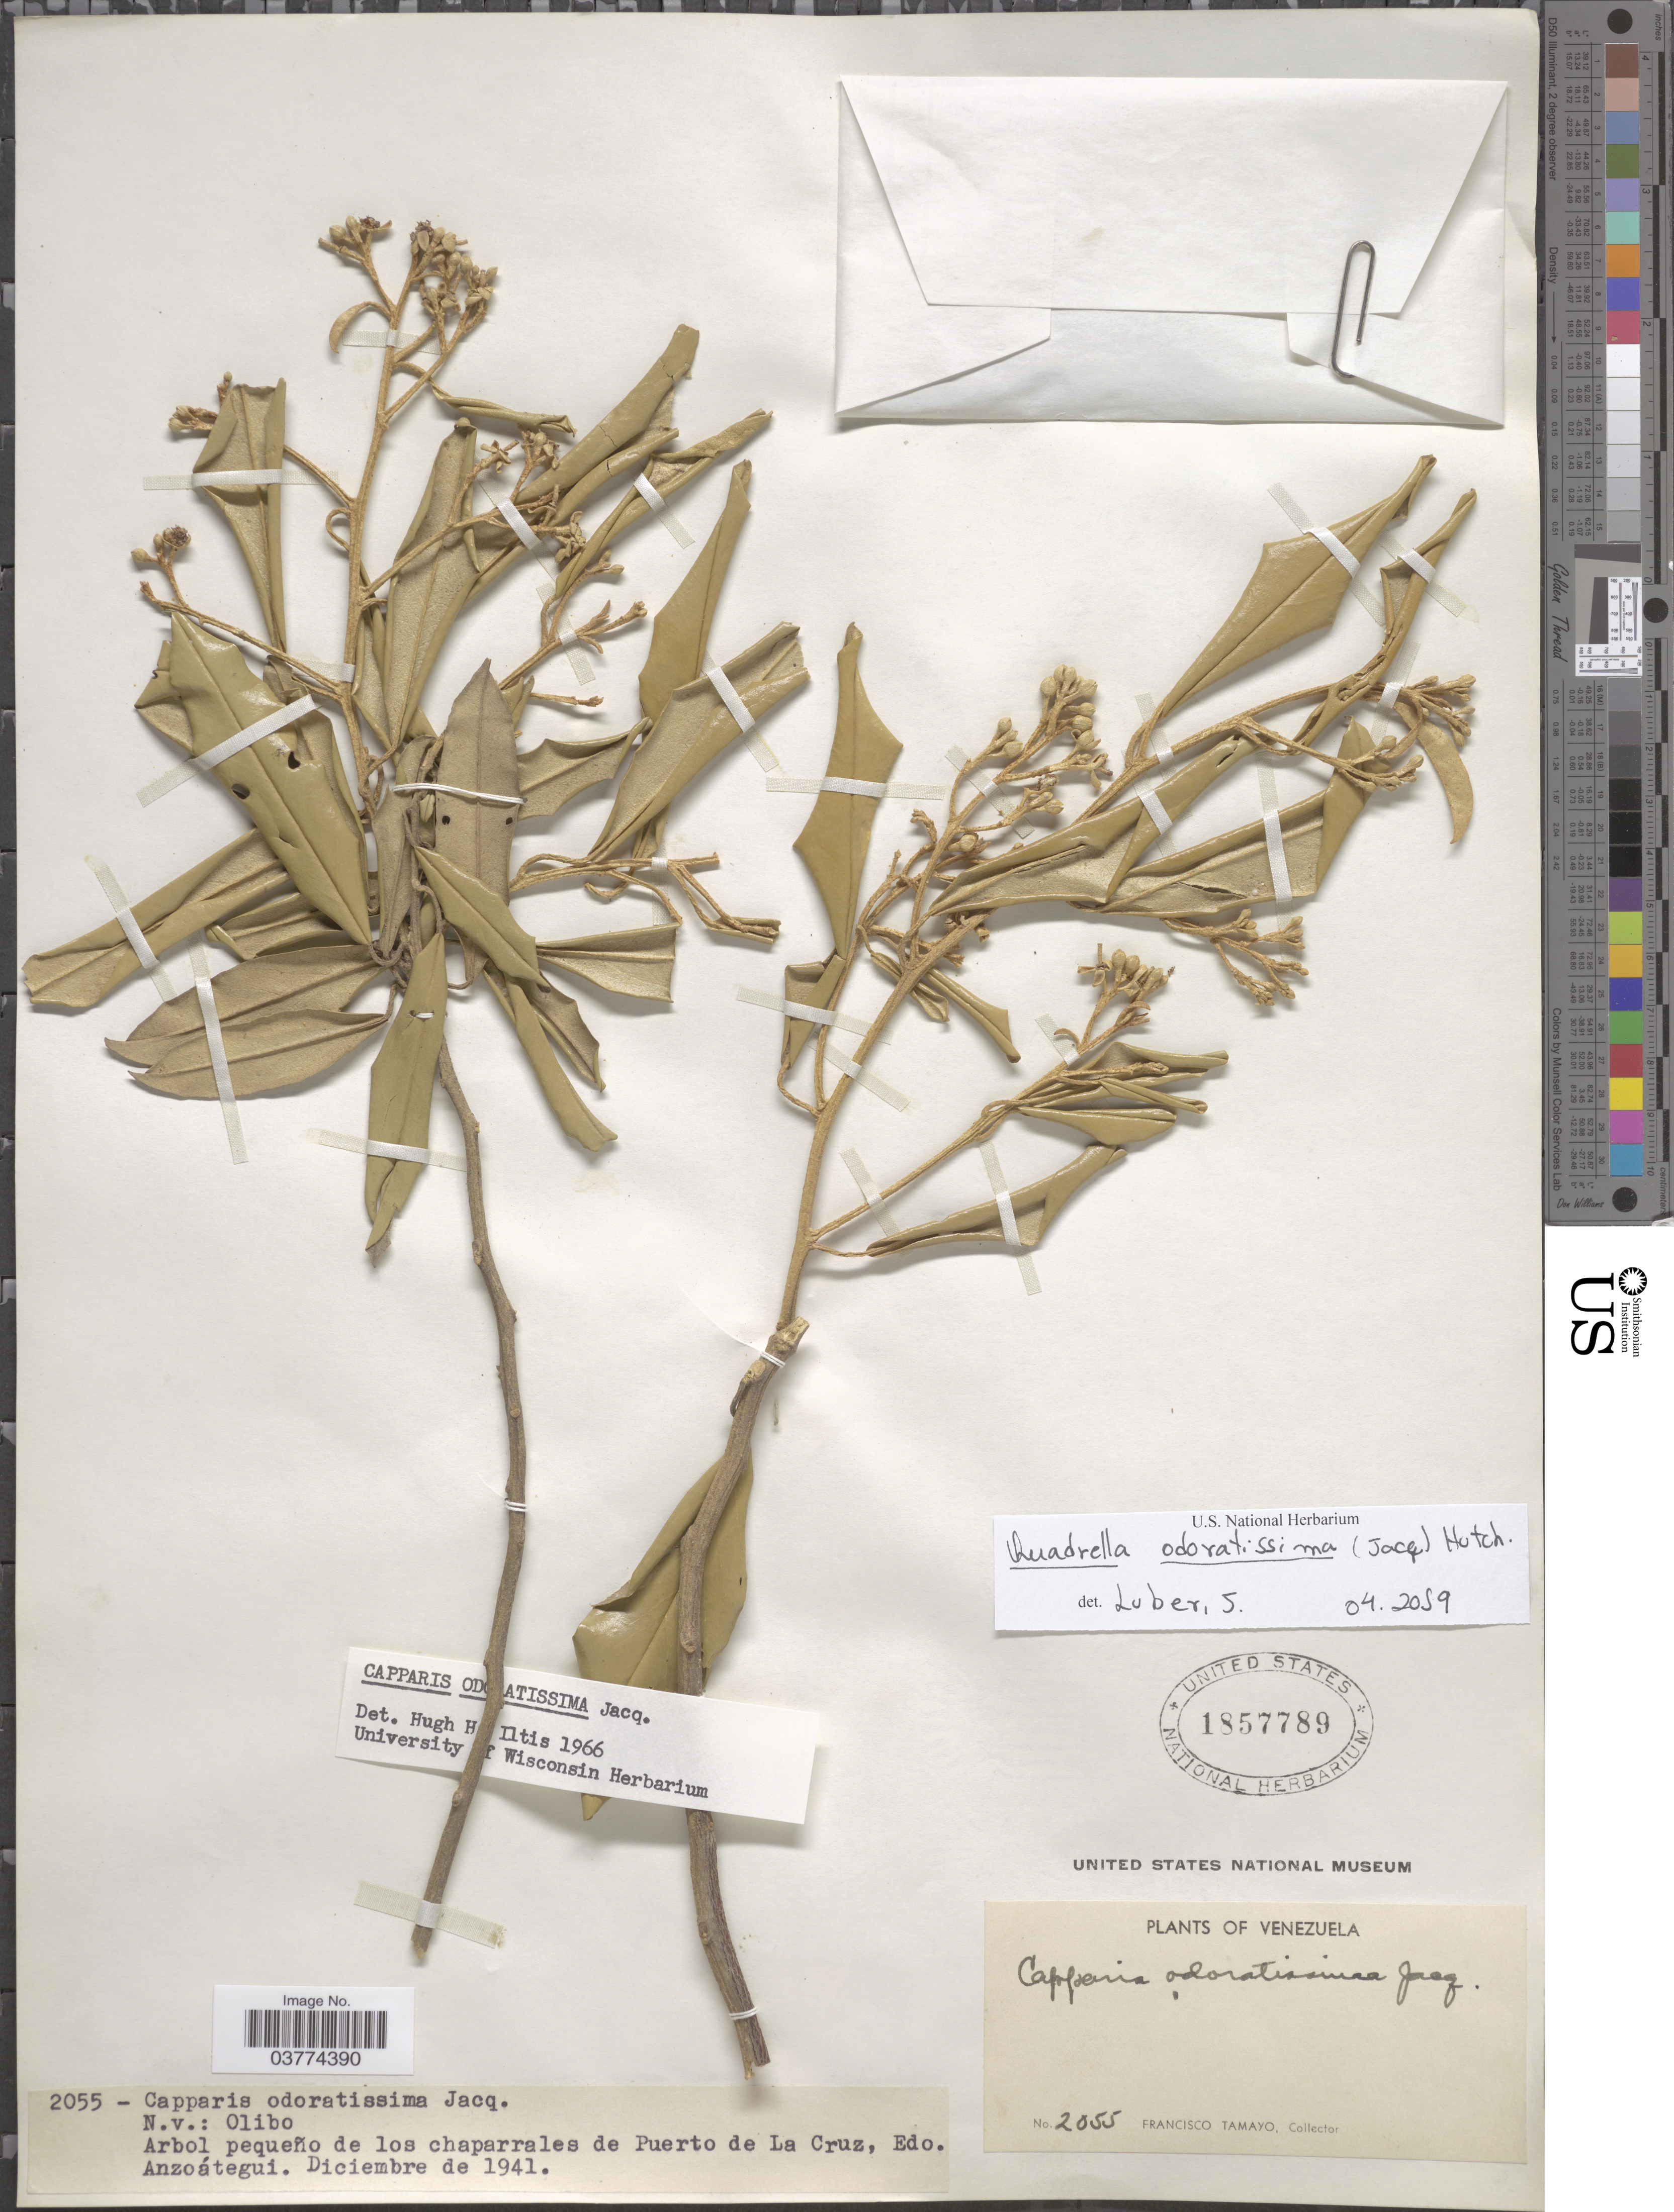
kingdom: Plantae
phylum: Tracheophyta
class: Magnoliopsida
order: Brassicales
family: Capparaceae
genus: Quadrella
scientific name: Quadrella odoratissima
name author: (Jacq.) Hutch.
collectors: F. Tamayo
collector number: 2055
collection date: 1941-12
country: Venezuela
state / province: Anzoategui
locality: Puerto de La Cruz.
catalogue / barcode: US 1857789